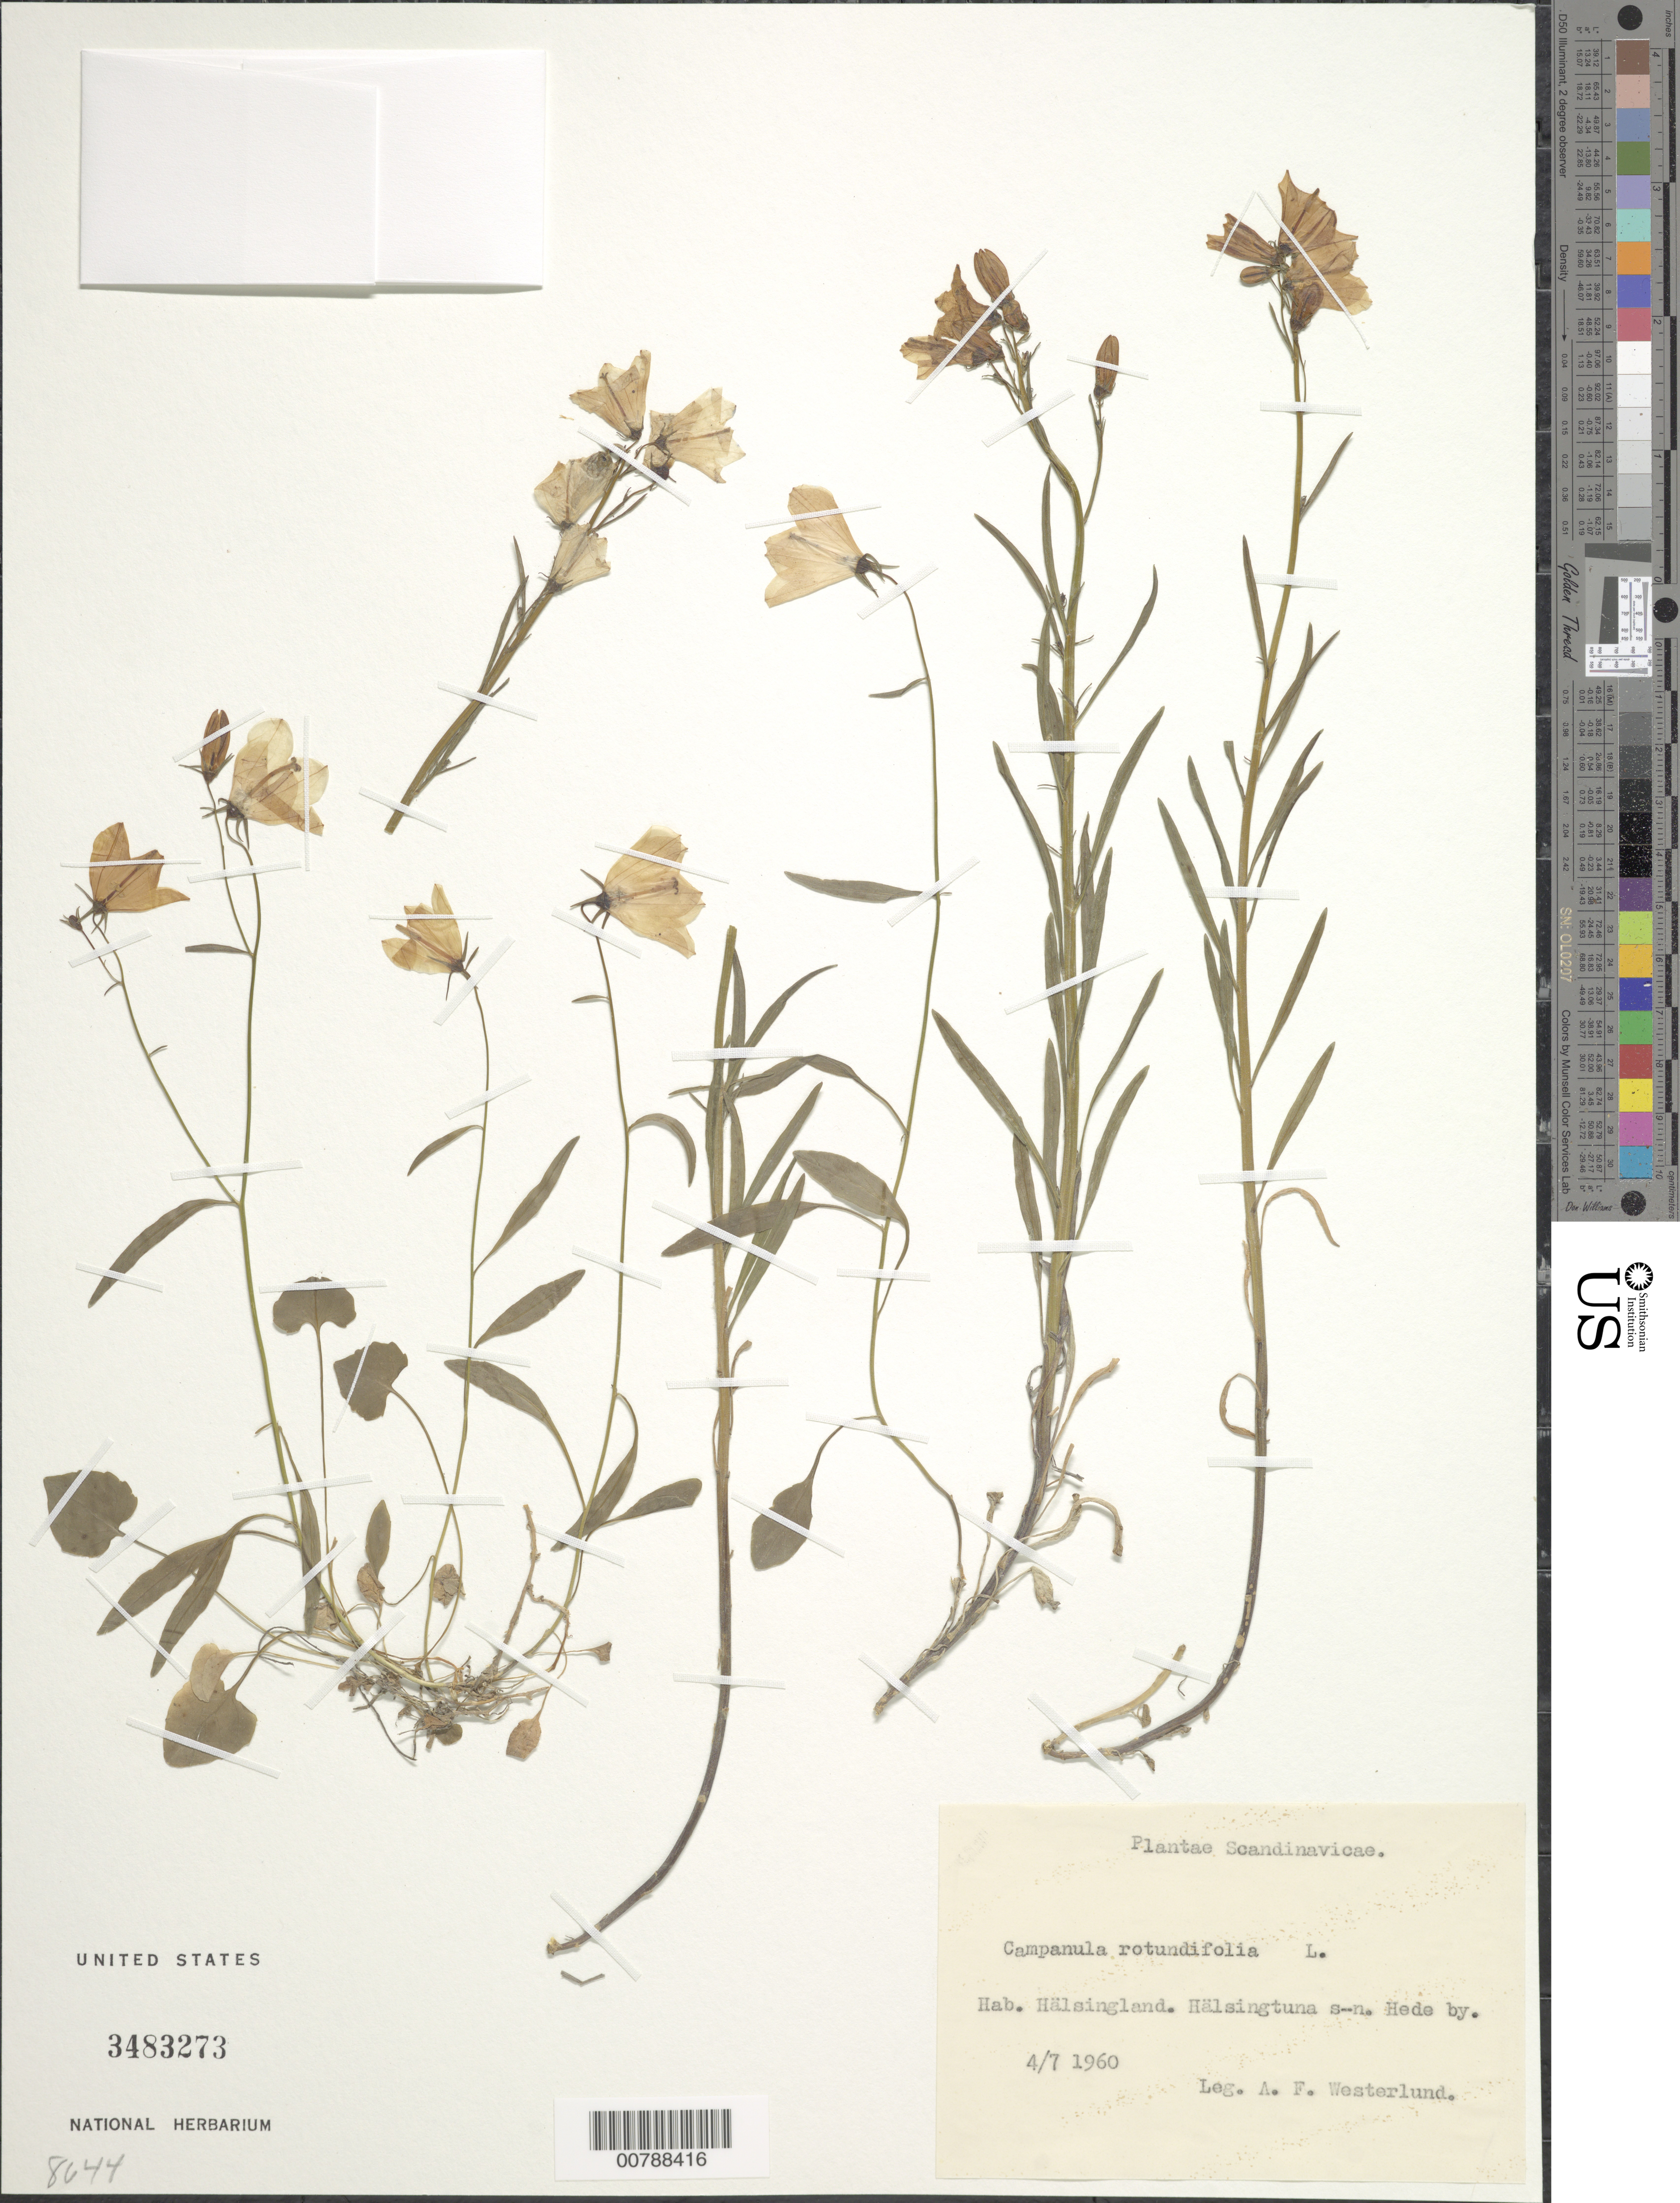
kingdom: Plantae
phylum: Tracheophyta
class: Magnoliopsida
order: Asterales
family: Campanulaceae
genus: Campanula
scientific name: Campanula rotundifolia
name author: L.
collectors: A. Westerlund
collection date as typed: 4/7 1960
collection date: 1960-07-04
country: Sweden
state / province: Gävleborg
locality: Hab. Halsingland. Halsingtuna s-n. Hede by.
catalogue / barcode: US 3483273